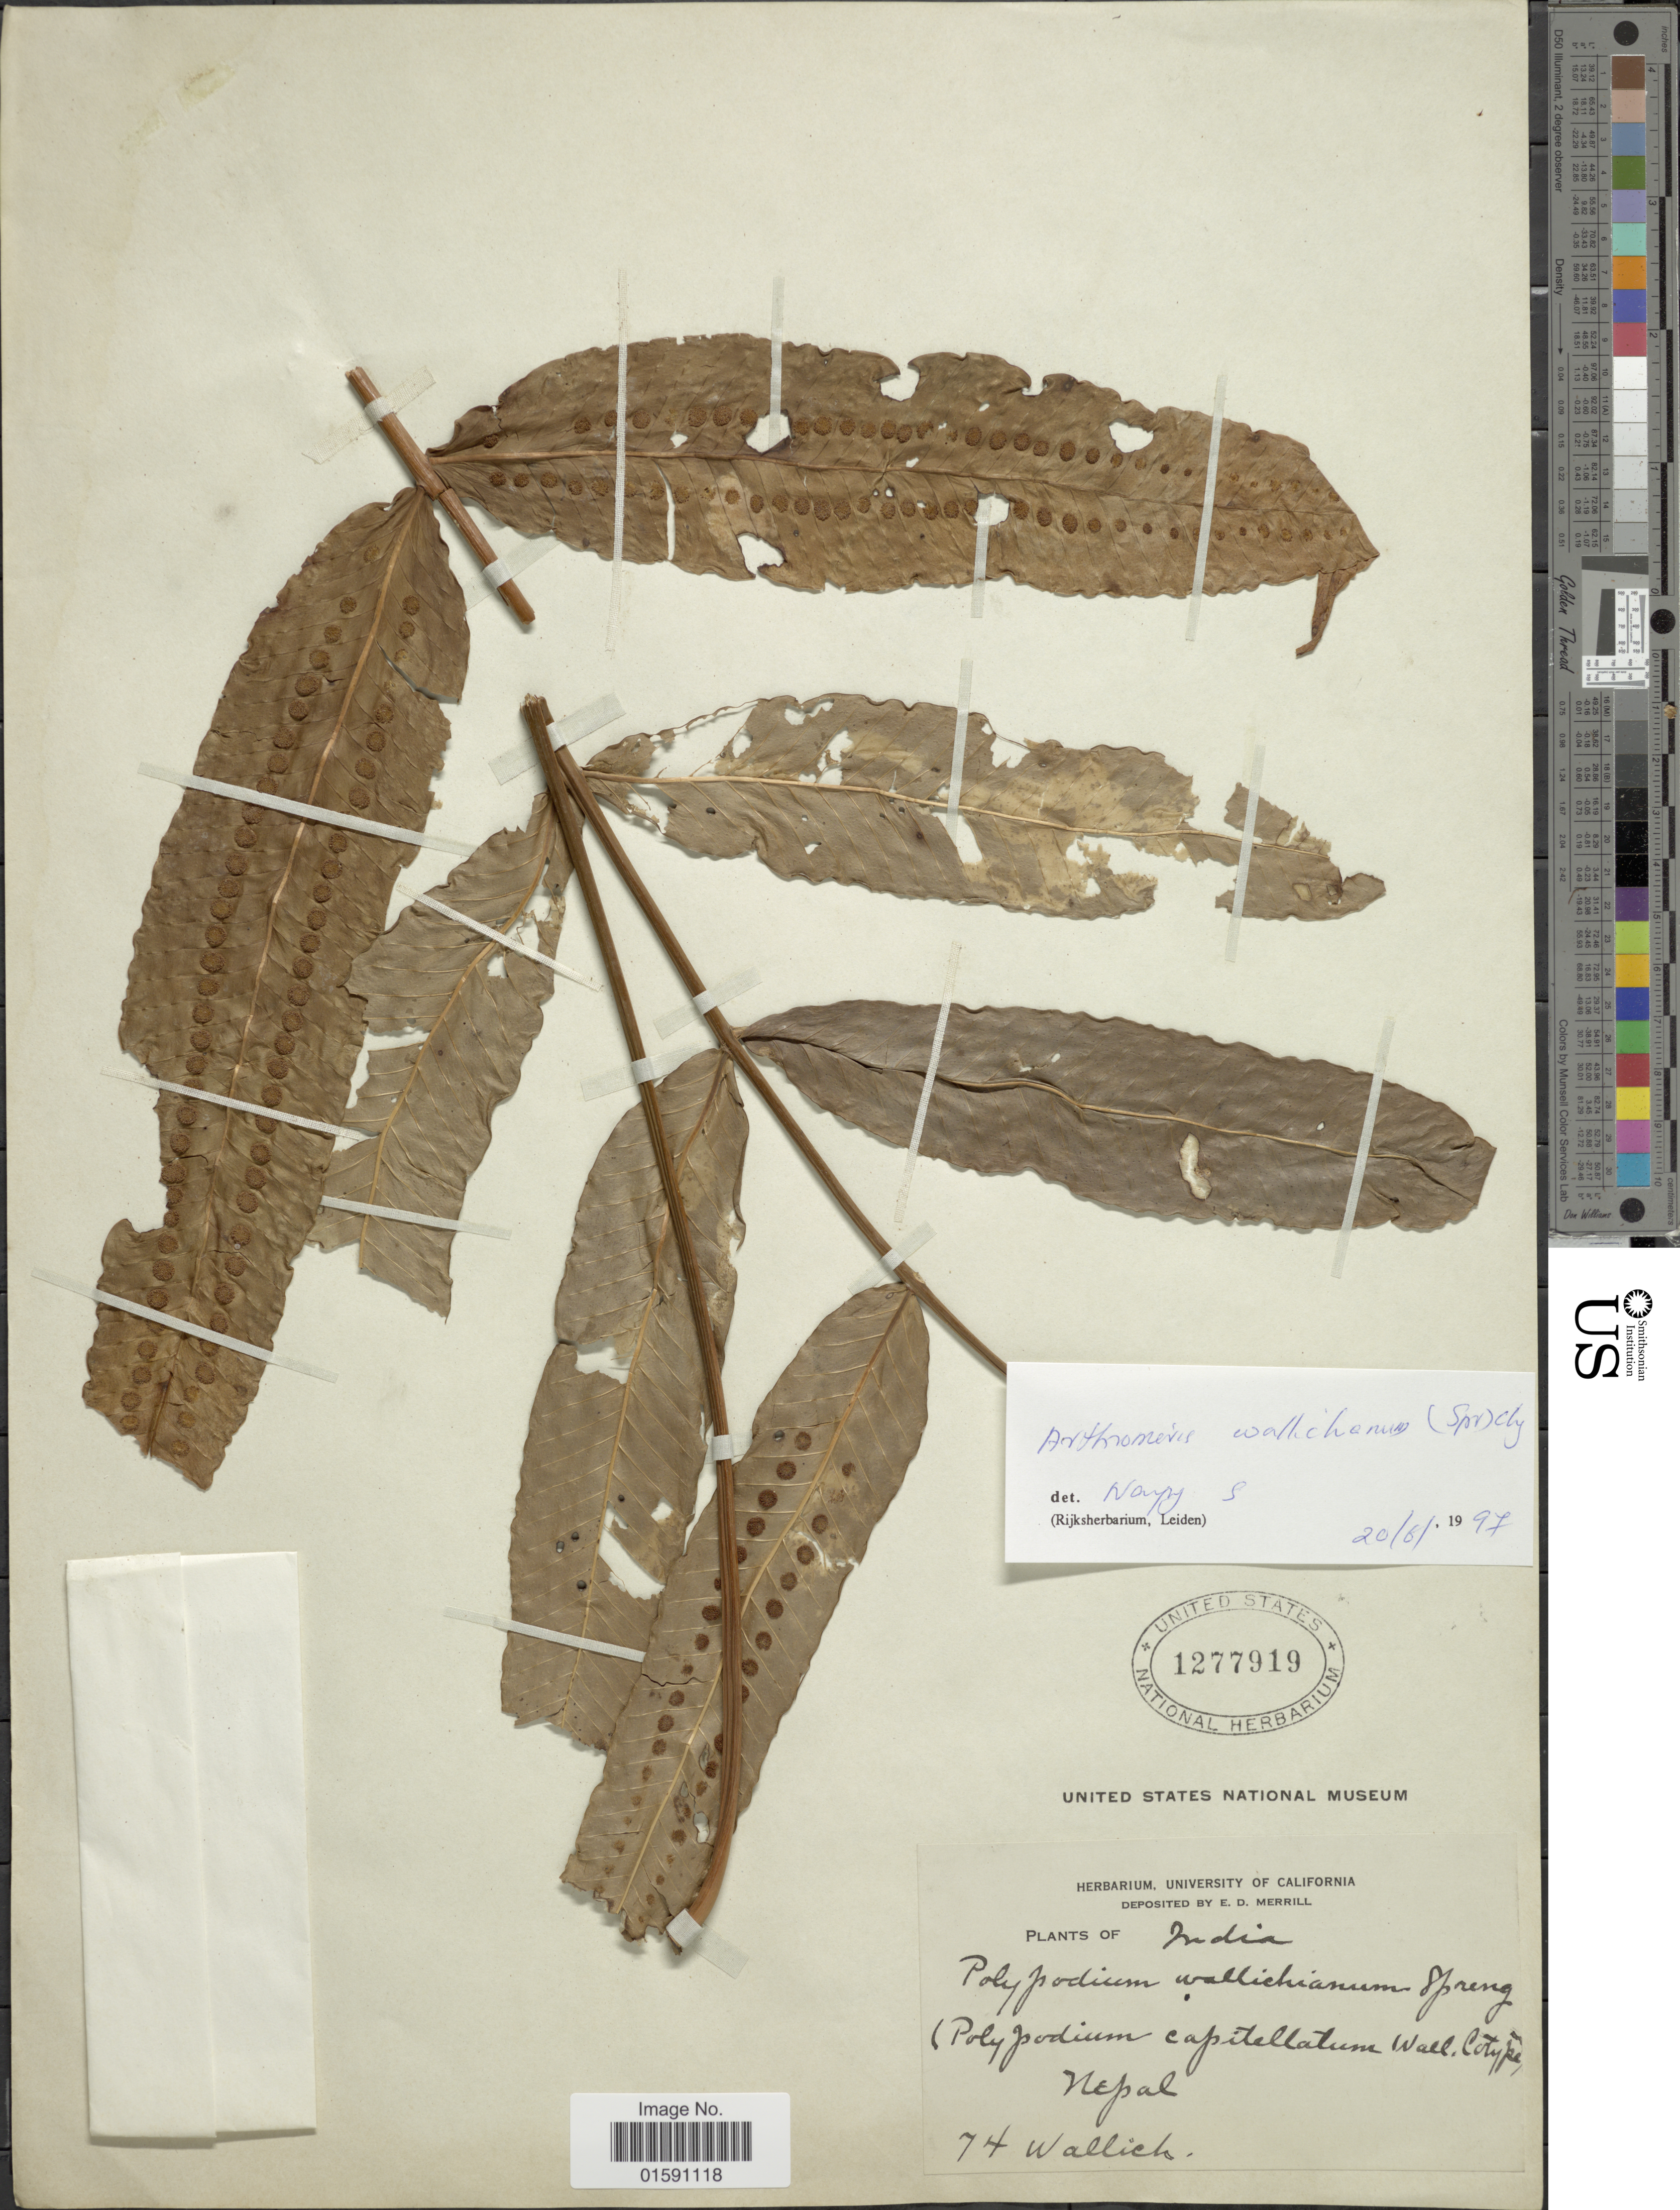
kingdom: Plantae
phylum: Tracheophyta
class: Polypodiopsida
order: Polypodiales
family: Polypodiaceae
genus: Arthromeris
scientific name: Arthromeris wallichiana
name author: (Spreng.) Ching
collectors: -- Wallich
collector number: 74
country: Nepal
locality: India, Nepal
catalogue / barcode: US 1277919